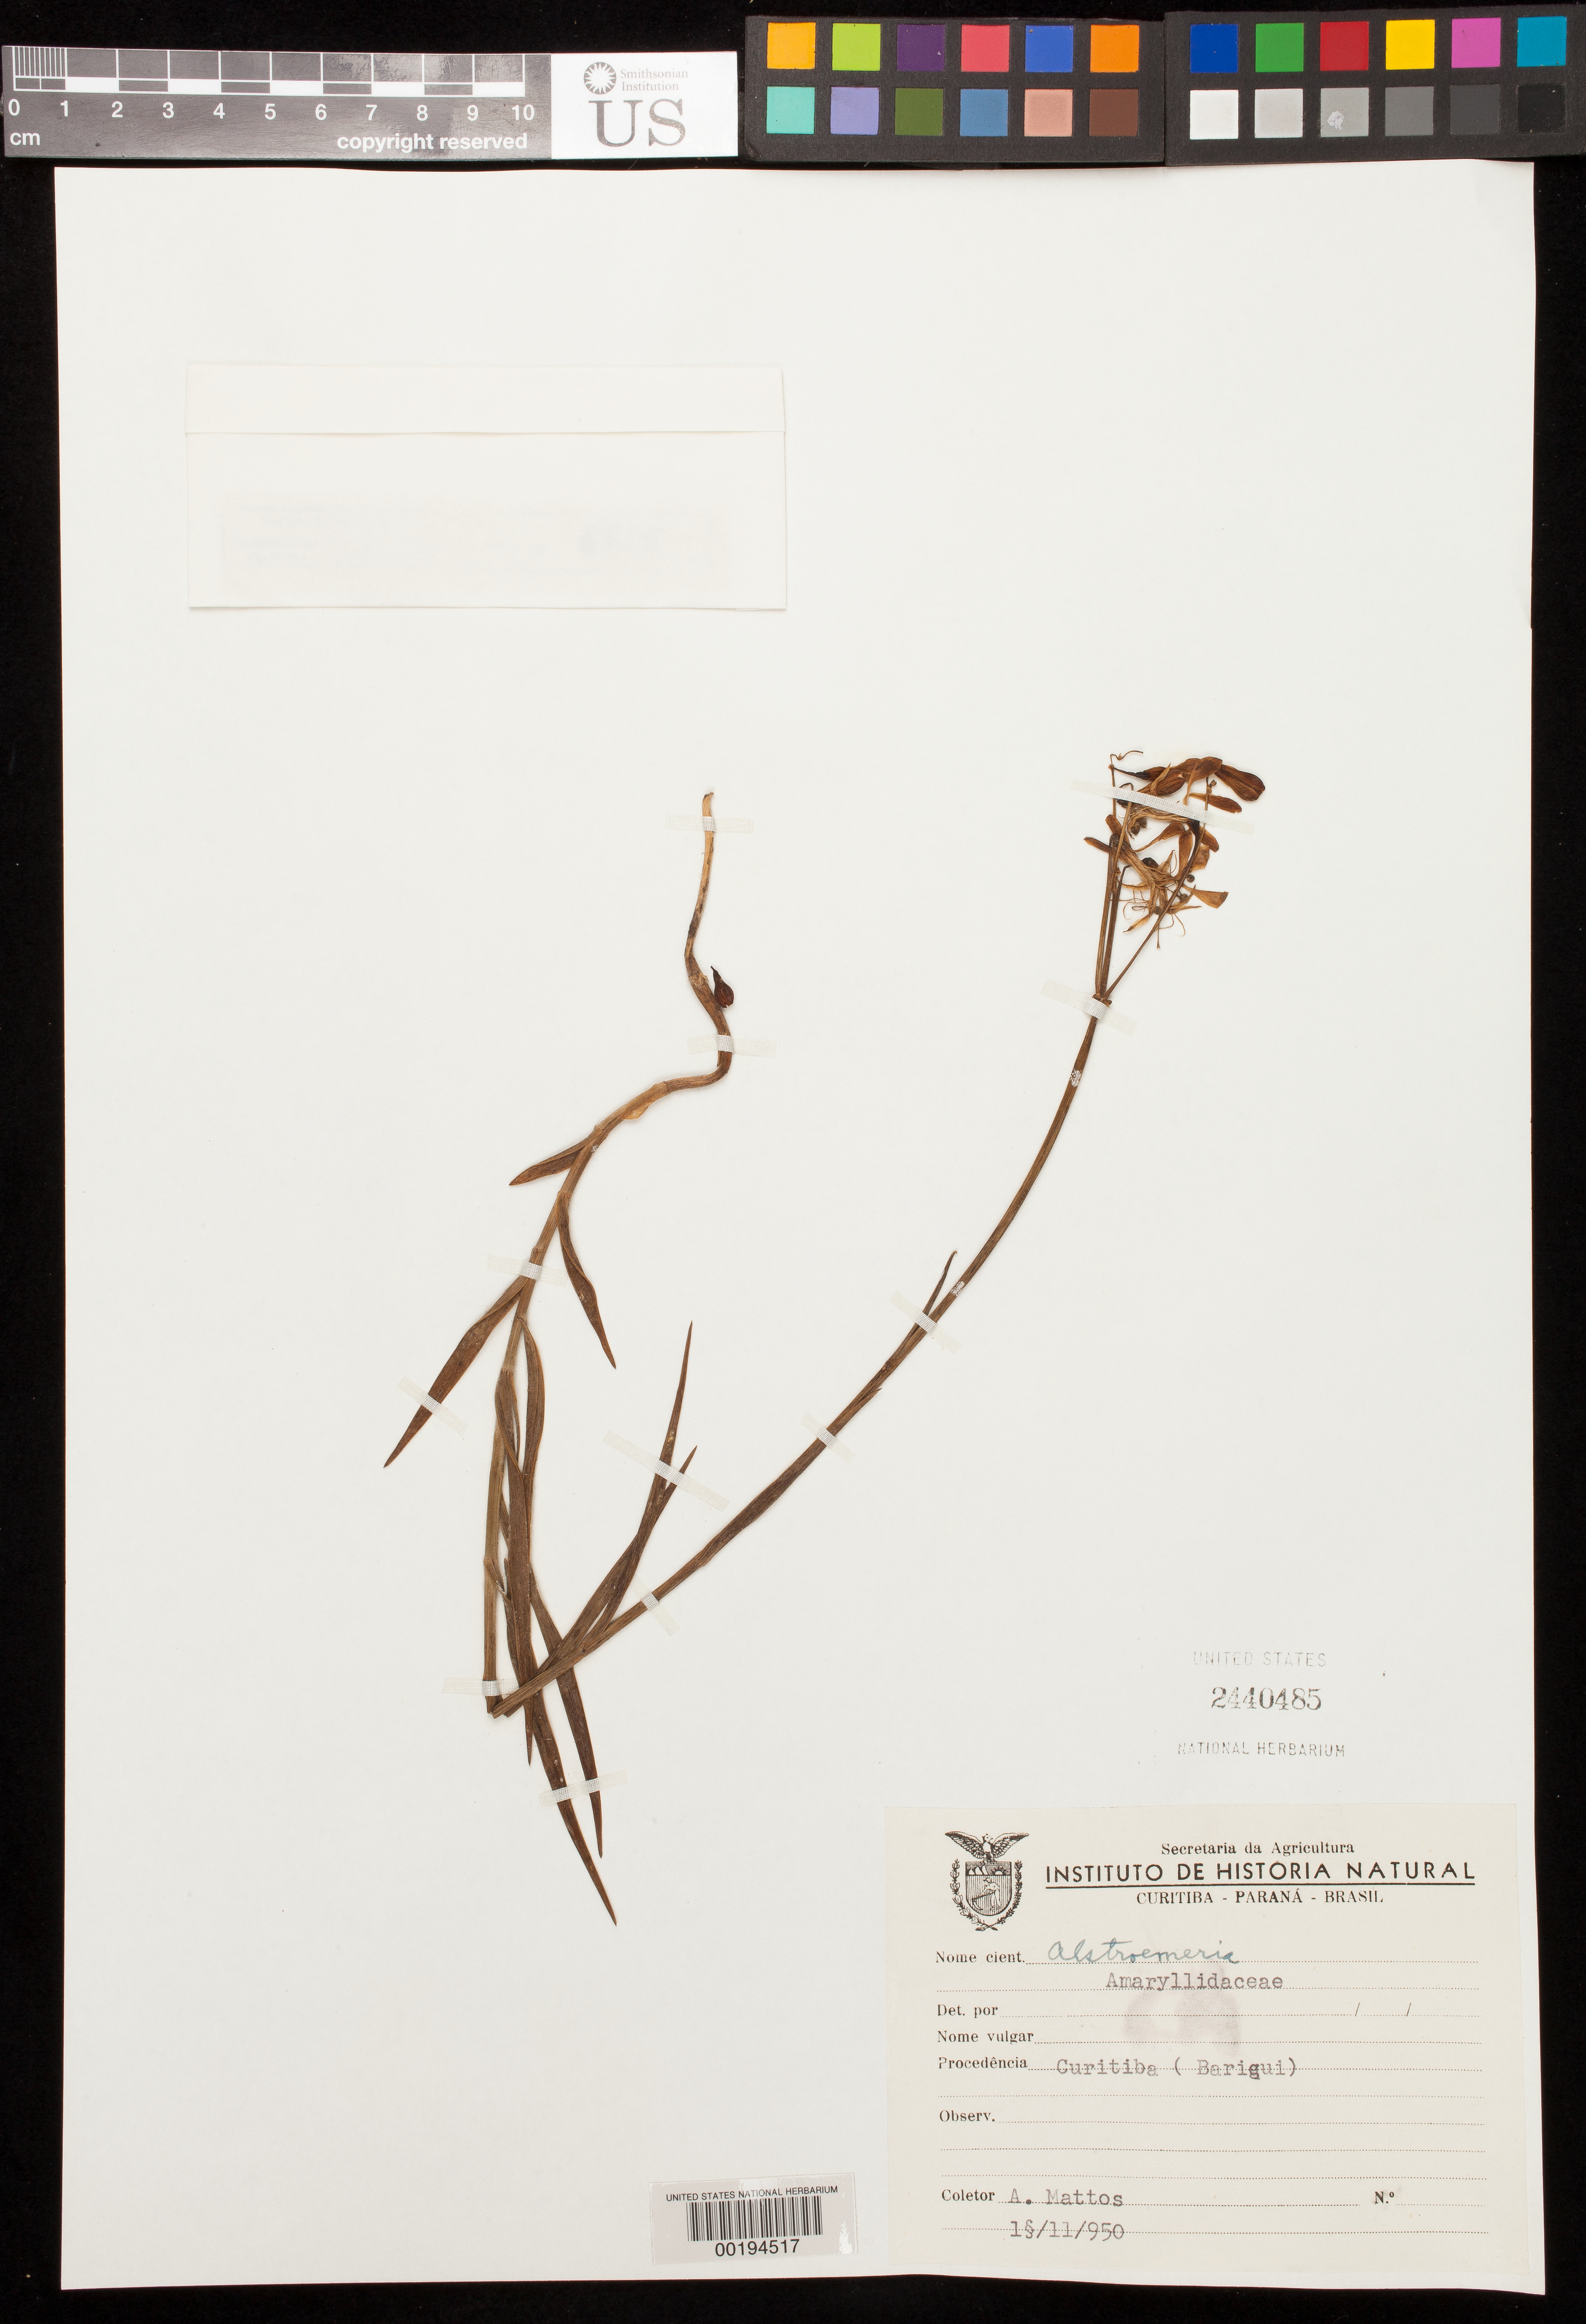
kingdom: Plantae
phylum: Tracheophyta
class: Liliopsida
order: Liliales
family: Alstroemeriaceae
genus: Alstroemeria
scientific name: Alstroemeria sp.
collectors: A. Mattos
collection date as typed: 11 Jan 1950 or 01 Nov 1950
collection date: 1950-01-11 or 1950-11-01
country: Brazil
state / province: Paraná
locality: Curitiba (bariqui)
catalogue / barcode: US 2440485